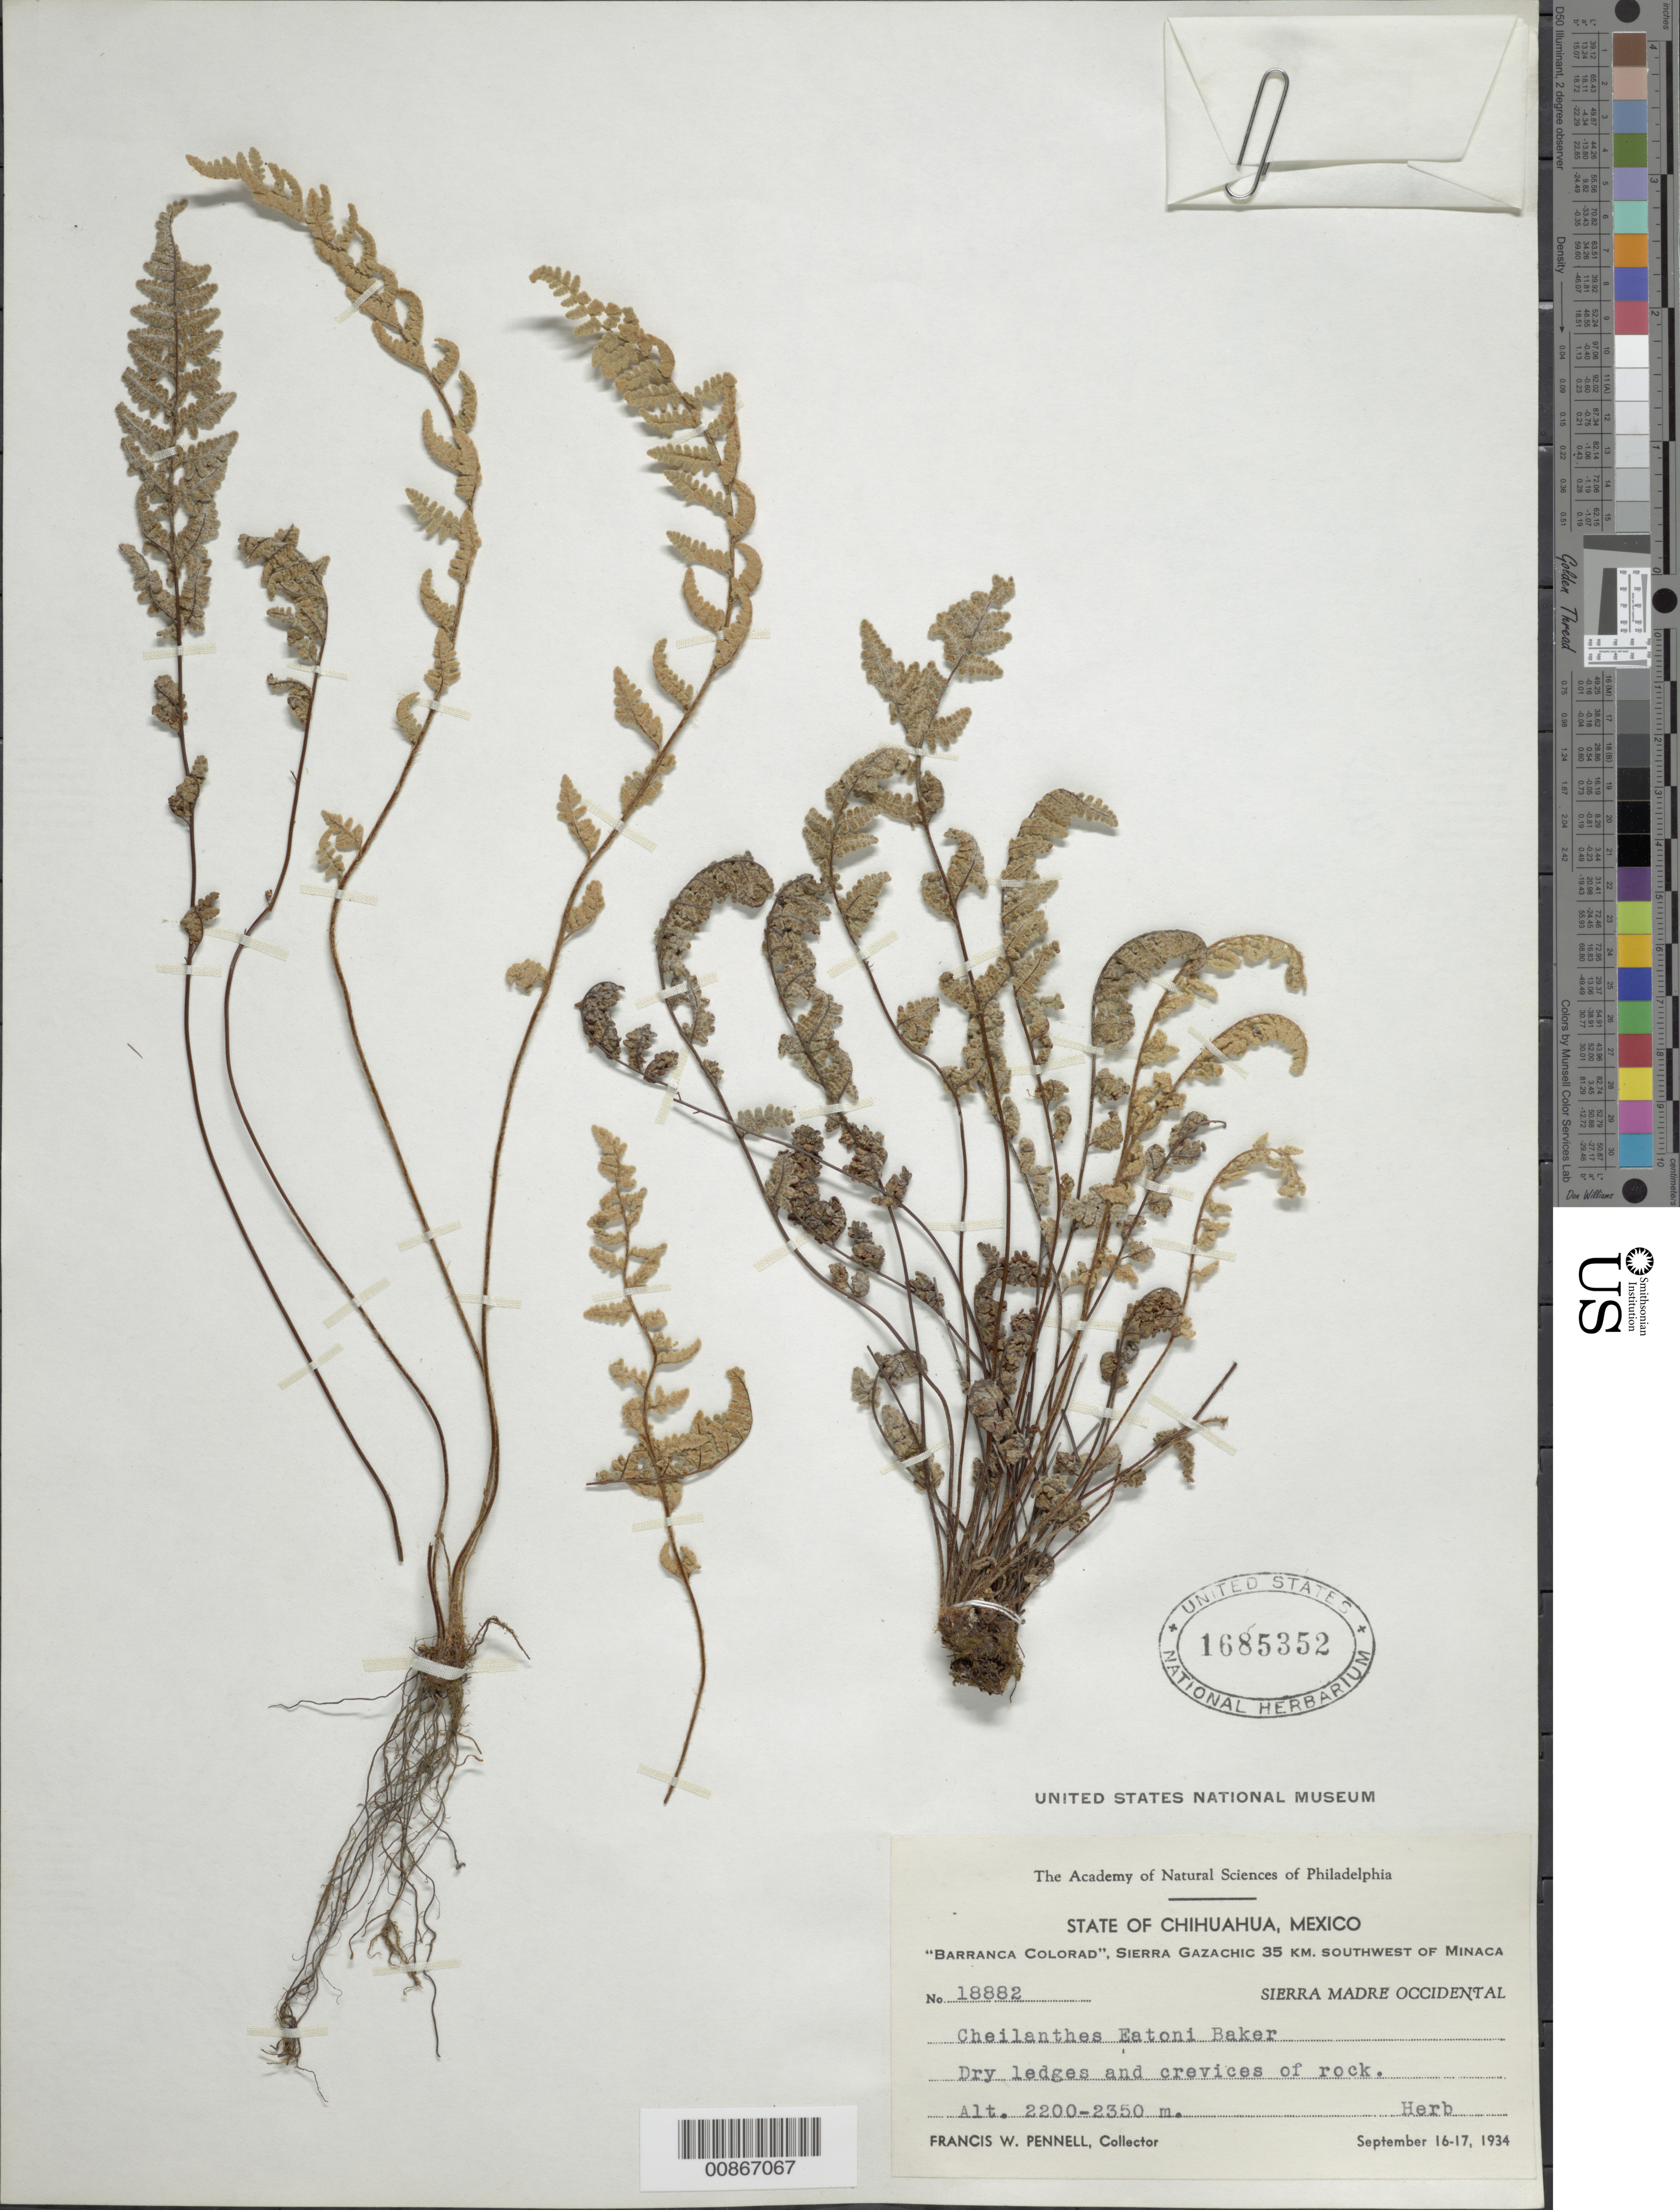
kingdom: Plantae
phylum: Tracheophyta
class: Polypodiopsida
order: Polypodiales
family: Pteridaceae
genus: Myriopteris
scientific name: Myriopteris rufa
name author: Fée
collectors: F. W. Pennell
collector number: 18882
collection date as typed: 16 Sep 1934 to 17 Sep 1934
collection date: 1934-09-16/1934-09-17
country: Mexico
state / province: Chihuahua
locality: Barranca Colorad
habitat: Dry ledges and crevices of rock.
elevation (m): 2350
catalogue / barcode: US 1685352